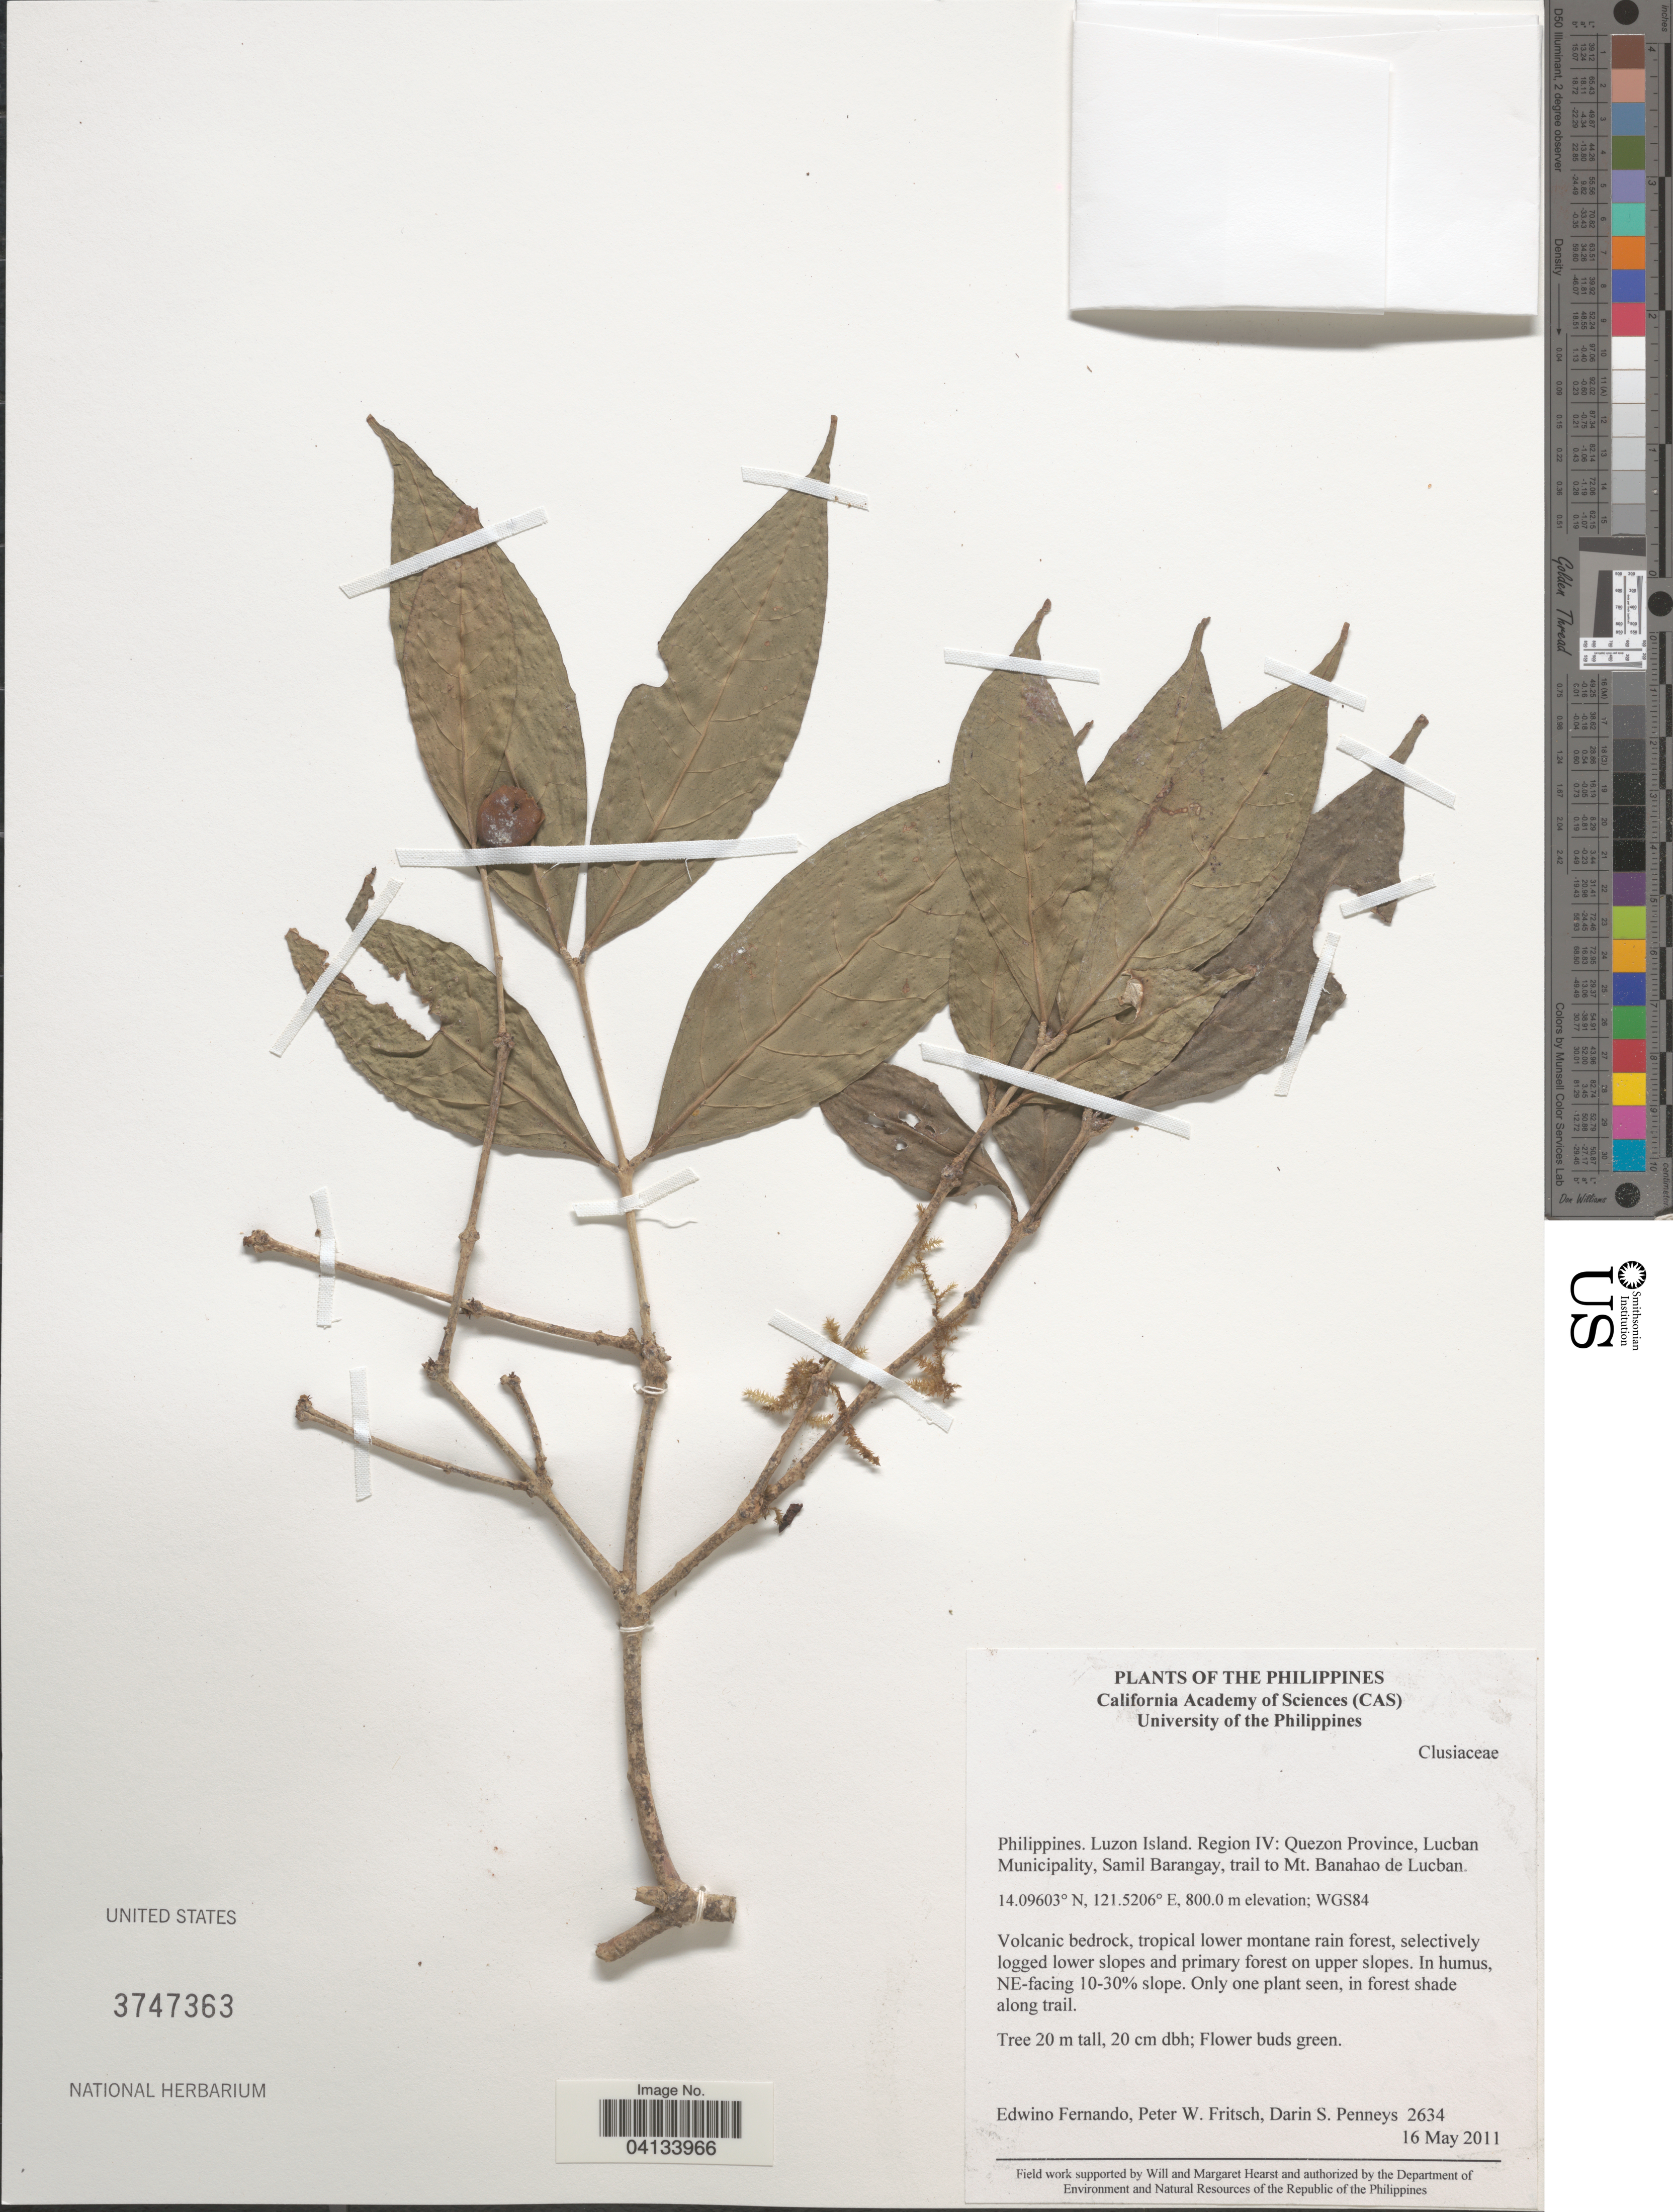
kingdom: Plantae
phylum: Tracheophyta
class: Magnoliopsida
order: Malpighiales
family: Clusiaceae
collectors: E. S. Fernando, P. W. Fritsch & D. S. Penneys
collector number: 2634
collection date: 2011-05-16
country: Philippines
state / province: Calabarzon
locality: Luzon Island. Region IV: Quezon Province, Lucban Municipality, Samil Barangay, trail to Mt. Banahao de Lucban. WGS84. NE-facing 10-30% slope.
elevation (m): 800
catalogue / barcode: US 3747363